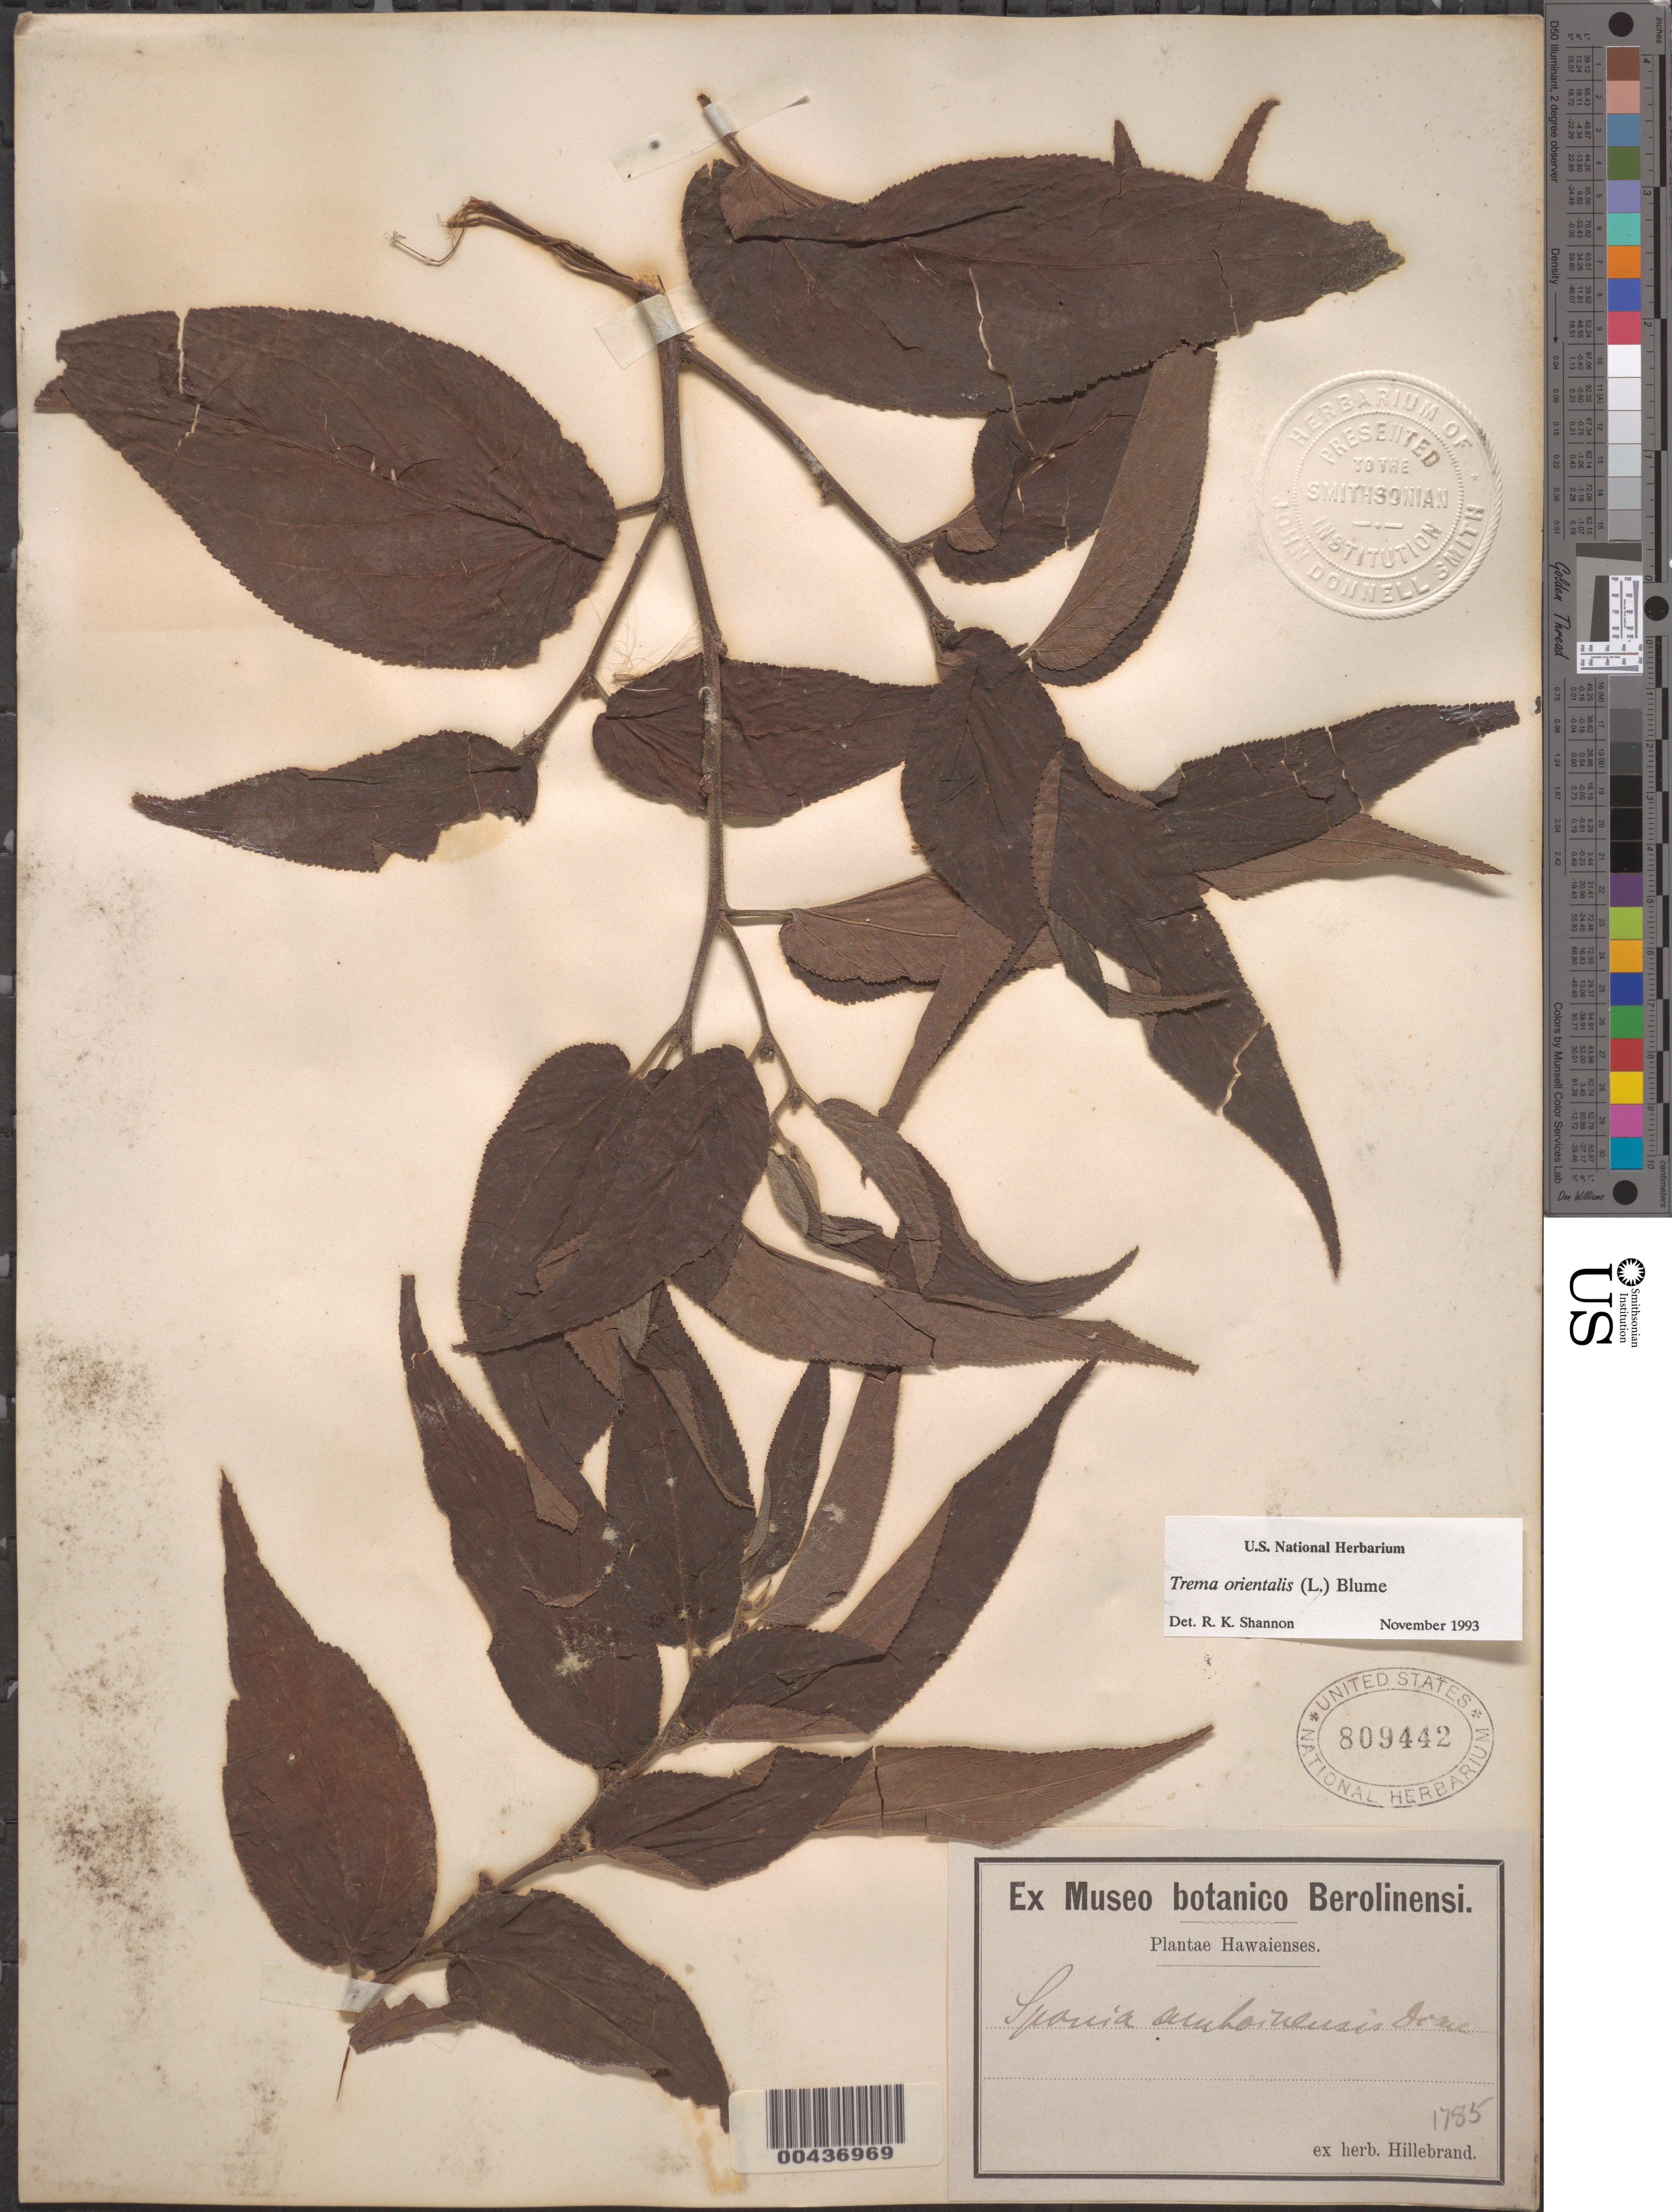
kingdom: Plantae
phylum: Tracheophyta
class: Magnoliopsida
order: Rosales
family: Cannabaceae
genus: Trema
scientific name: Trema orientale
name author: (L.) Blume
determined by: Shannon, R. K., (UNITED STATES)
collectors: W. Hillebrand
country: United States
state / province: Hawaii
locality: Sandwich Island.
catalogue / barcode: US 809442